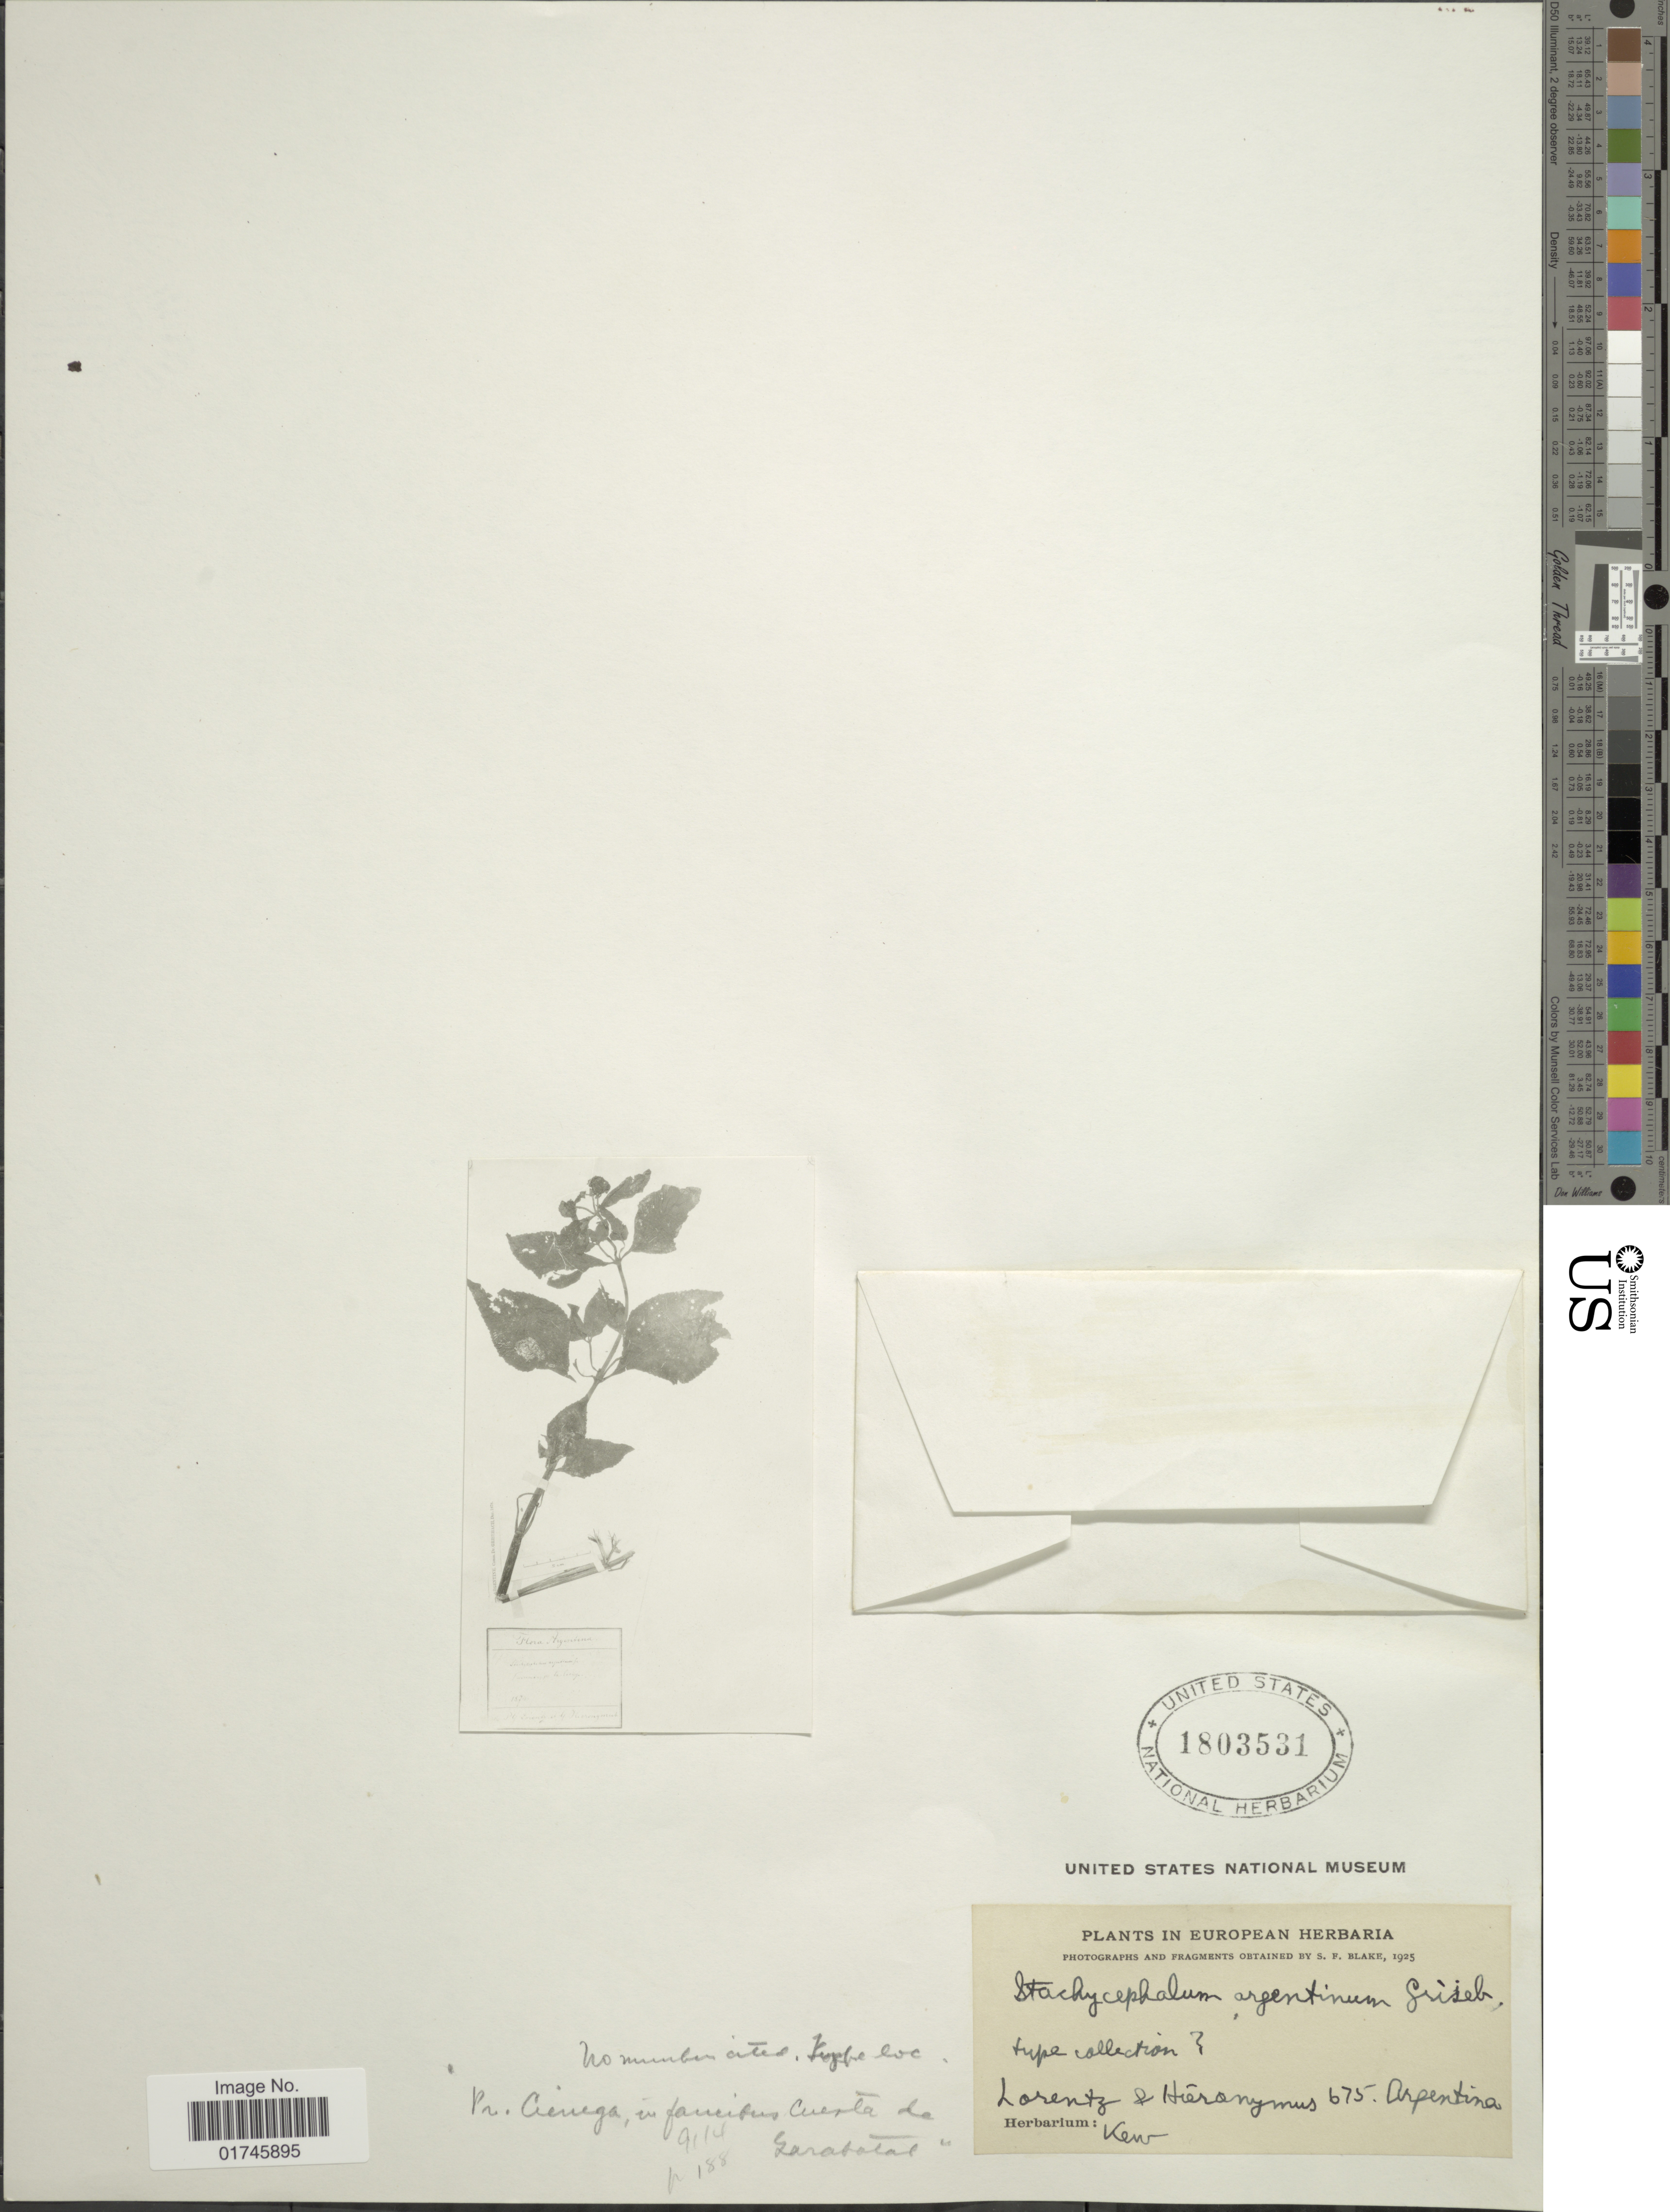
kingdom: Plantae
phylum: Tracheophyta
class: Magnoliopsida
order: Asterales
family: Asteraceae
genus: Stachycephalum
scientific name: Stachycephalum argentinum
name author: Griseb.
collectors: -. Lorentz & -. Hieronymus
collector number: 675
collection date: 1925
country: Argentina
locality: Argentina.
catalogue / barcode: US 1803531